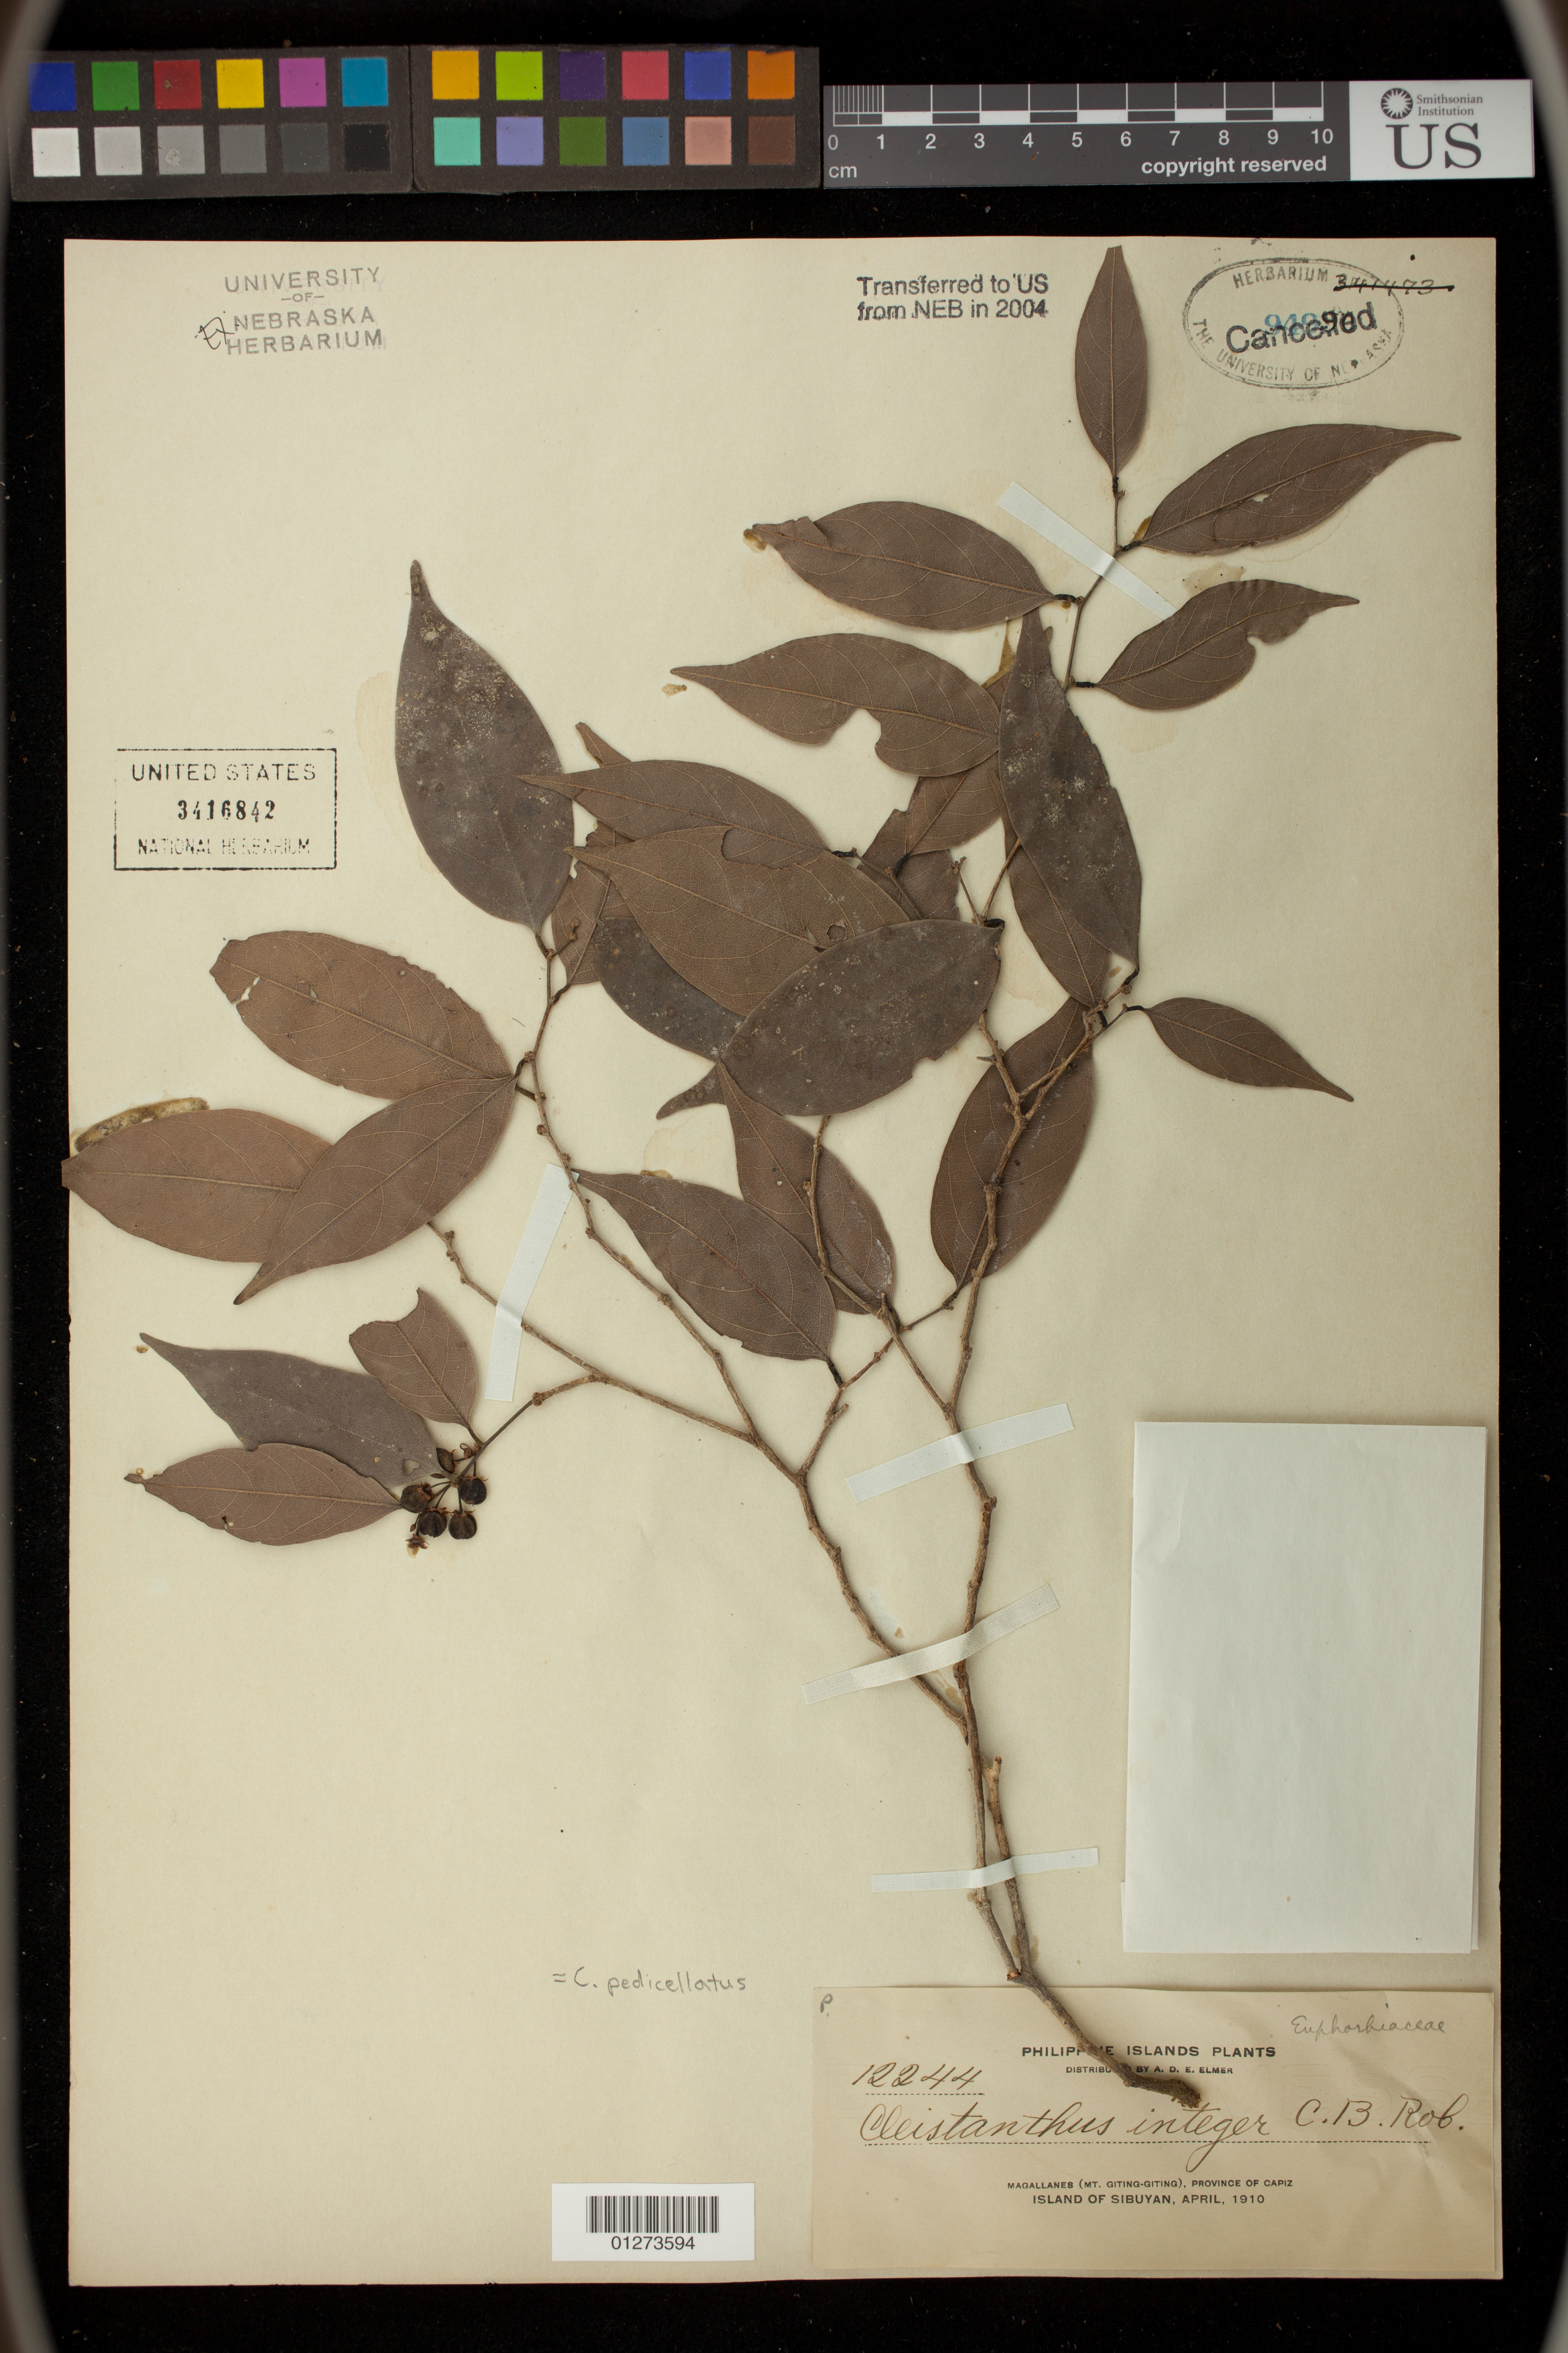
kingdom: Plantae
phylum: Tracheophyta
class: Magnoliopsida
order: Malpighiales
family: Phyllanthaceae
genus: Cleistanthus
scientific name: Cleistanthus pedicellatus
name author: Hook. f.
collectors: A. D. E. Elmer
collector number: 12244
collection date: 1910-04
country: Philippines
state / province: Western Visayas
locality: Magallanes (Mt. Giting-Giting), Province of Capiz, Island of Sibuyan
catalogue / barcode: US 3416842